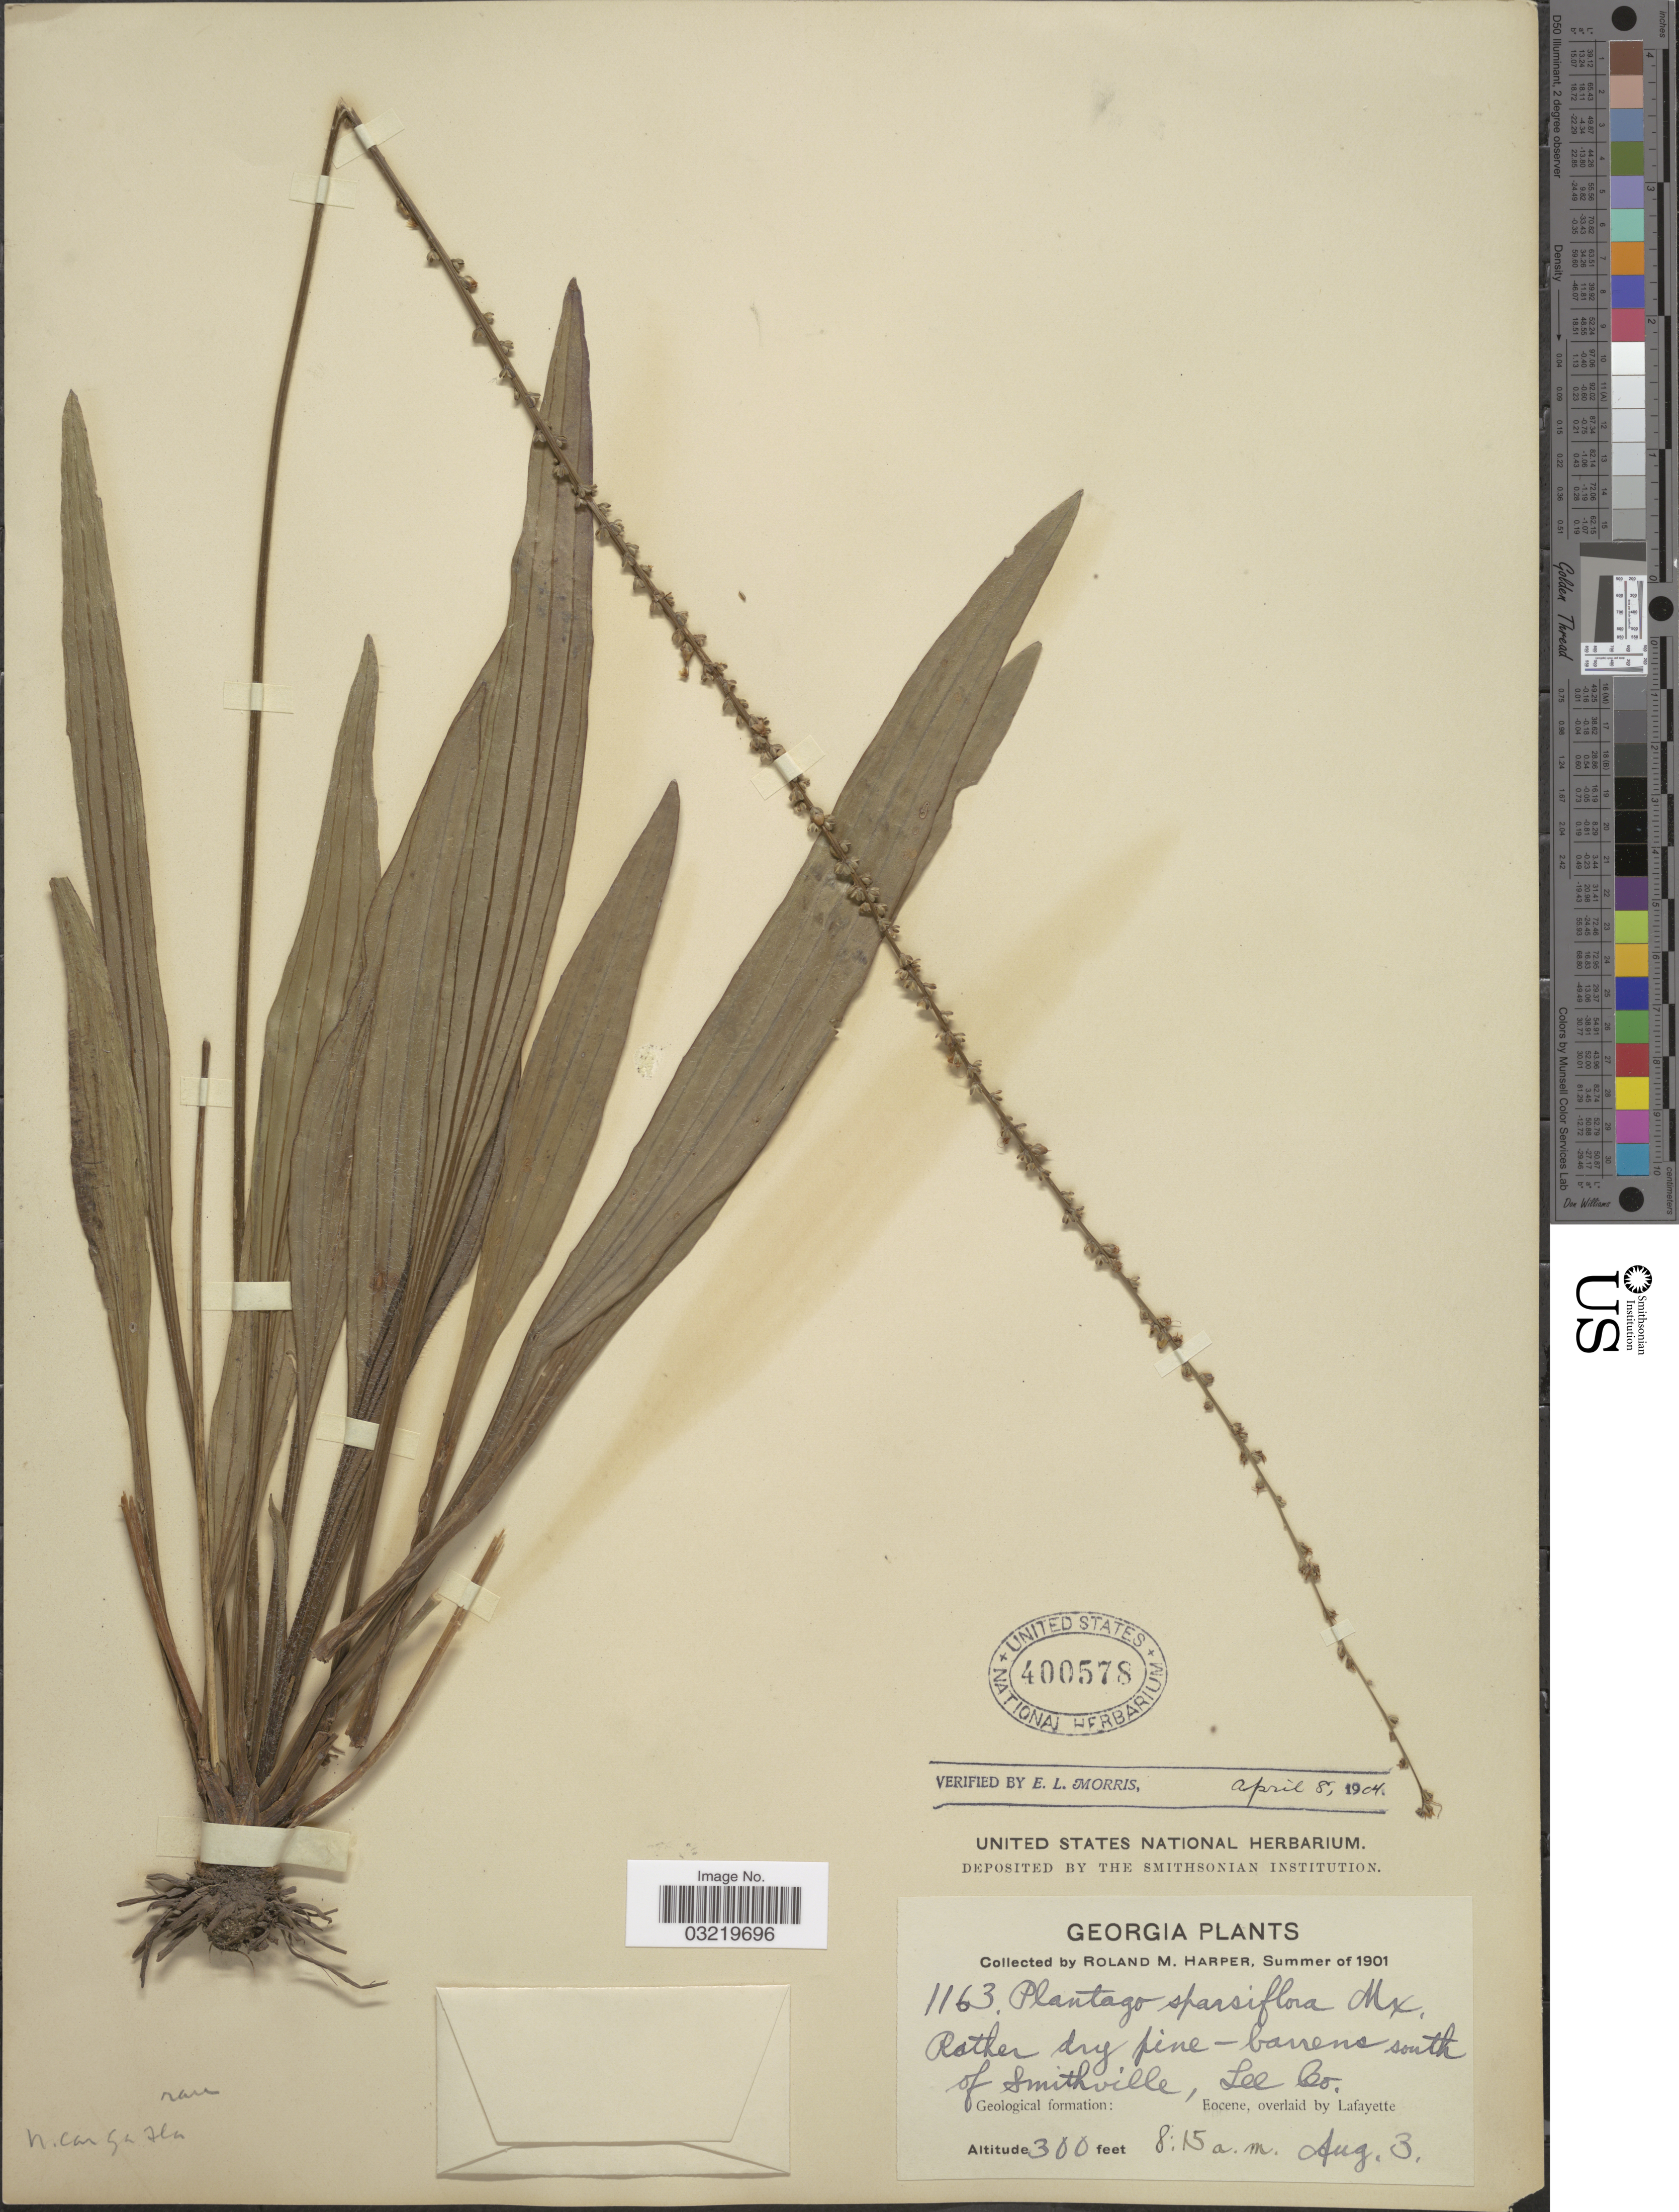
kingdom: Plantae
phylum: Tracheophyta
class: Magnoliopsida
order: Lamiales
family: Plantaginaceae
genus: Plantago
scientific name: Plantago sparsiflora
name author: Michx.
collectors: R. M. Harper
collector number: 1163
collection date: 1901-08-03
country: United States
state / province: Georgia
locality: Rather dry pine-barrens south of Smithville, Lee Co. Geological formation: Eocene, overlaid by Lafayette.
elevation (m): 91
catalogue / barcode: US 400578